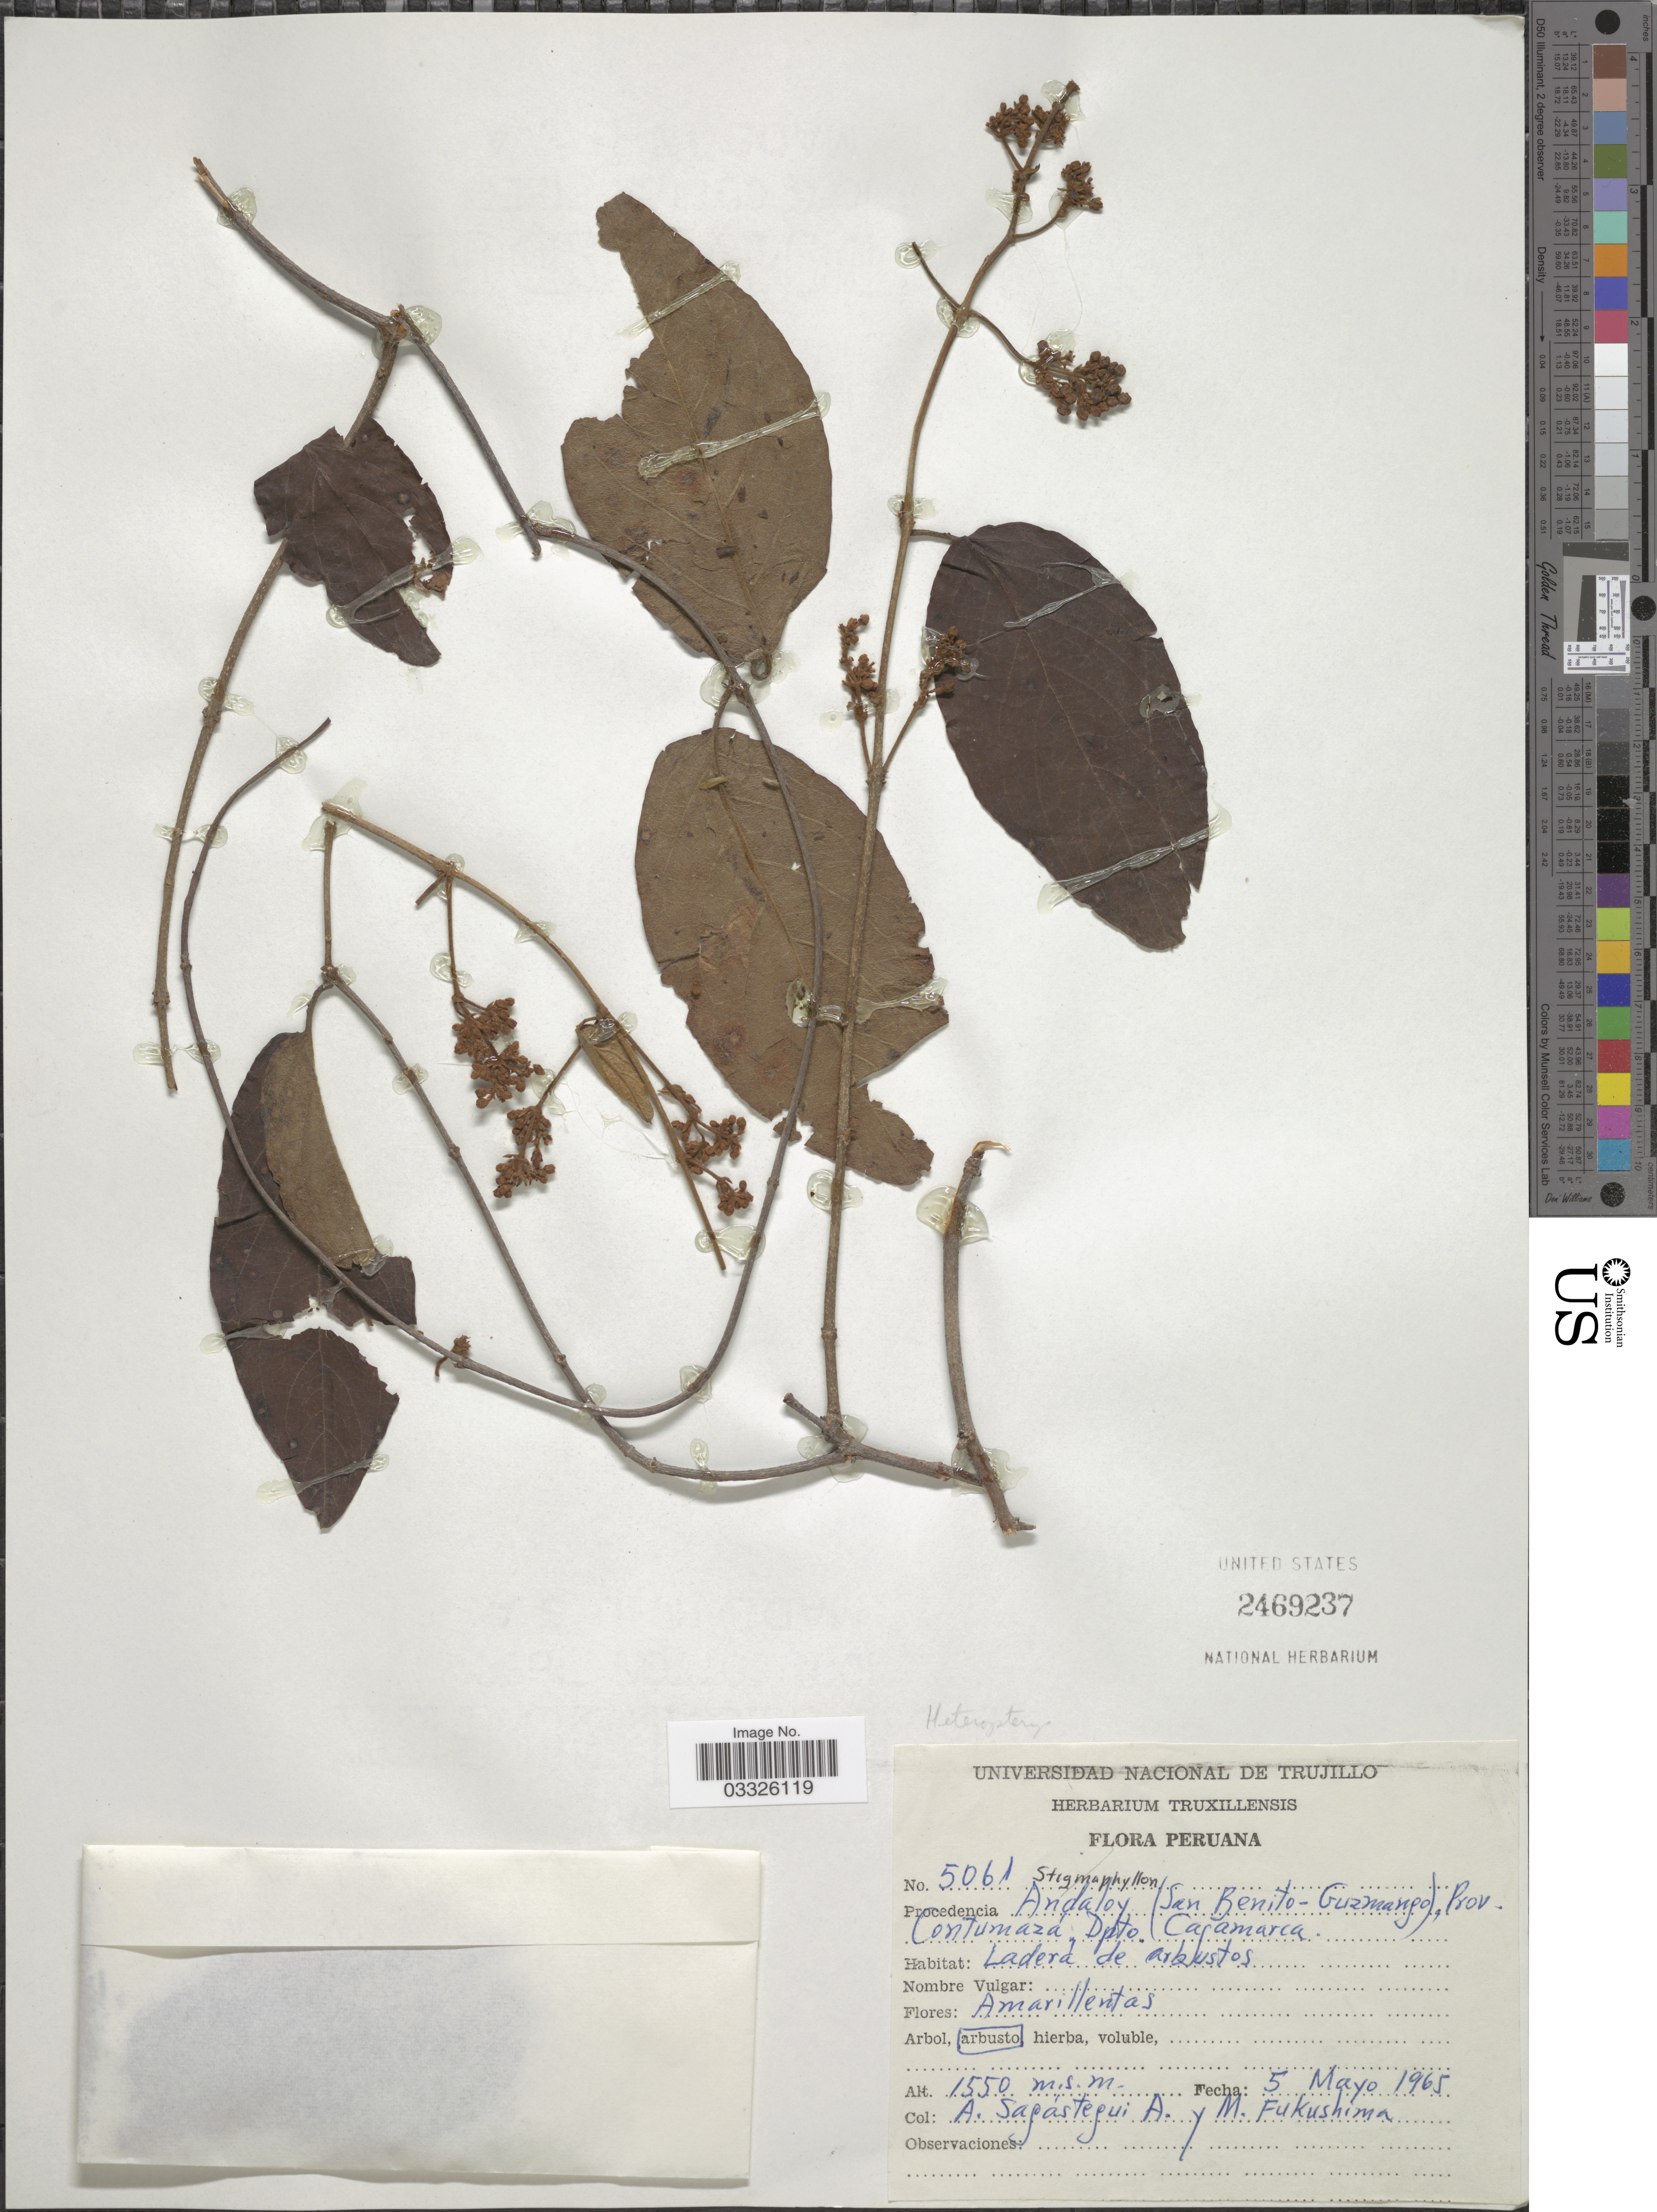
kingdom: Plantae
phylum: Tracheophyta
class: Magnoliopsida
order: Malpighiales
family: Malpighiaceae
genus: Heteropterys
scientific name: Heteropterys sp.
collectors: A. Sagástegui A. & M. Fukushima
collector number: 5061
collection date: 1965-05-05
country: Peru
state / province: Cajamarca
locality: Procedencia Andaloy (San Benito-Guzmango), Prov. Contumaza, Dpto. Cajamarca.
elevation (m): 1550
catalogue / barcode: US 2469237